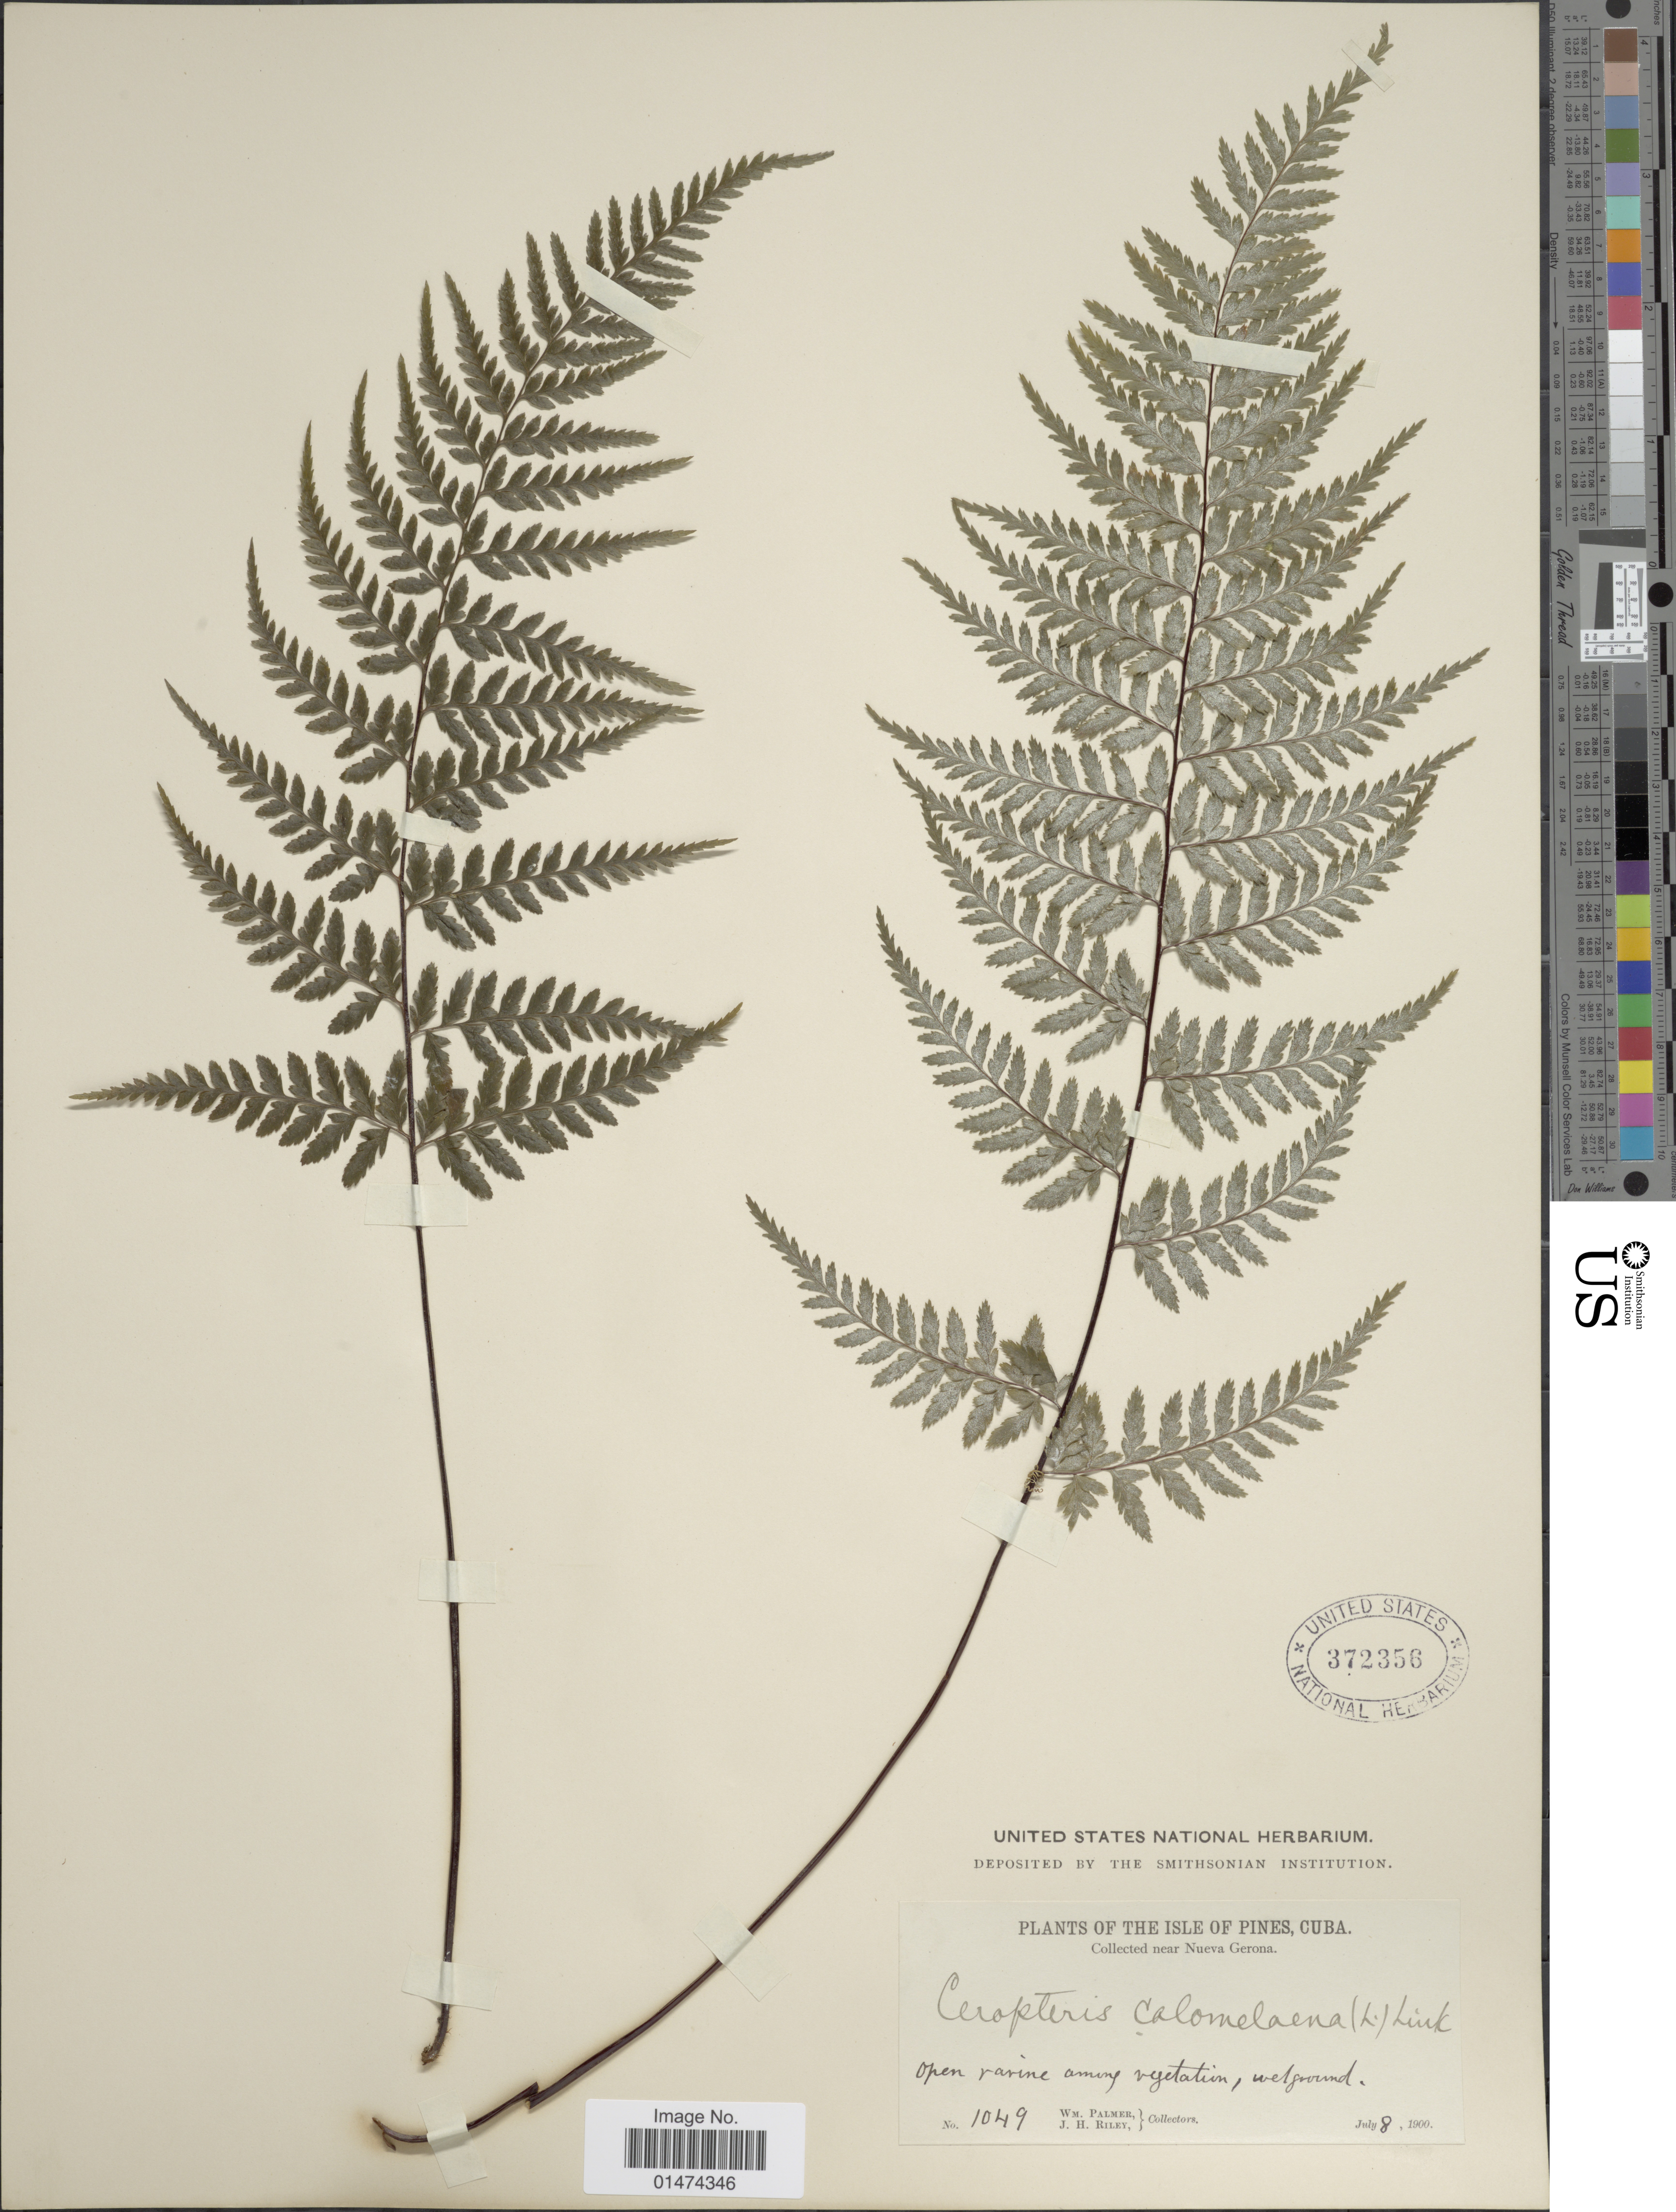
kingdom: Plantae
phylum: Tracheophyta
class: Polypodiopsida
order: Polypodiales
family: Pteridaceae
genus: Pityrogramma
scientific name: Pityrogramma calomelanos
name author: (L.) Link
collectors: W. Palmer & J. H. Riley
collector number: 1049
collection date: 1900-07-08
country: New Caledonia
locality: Plants of the Isle of Pines, Cuba, Collected near Nueva Gerona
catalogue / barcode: US 372356